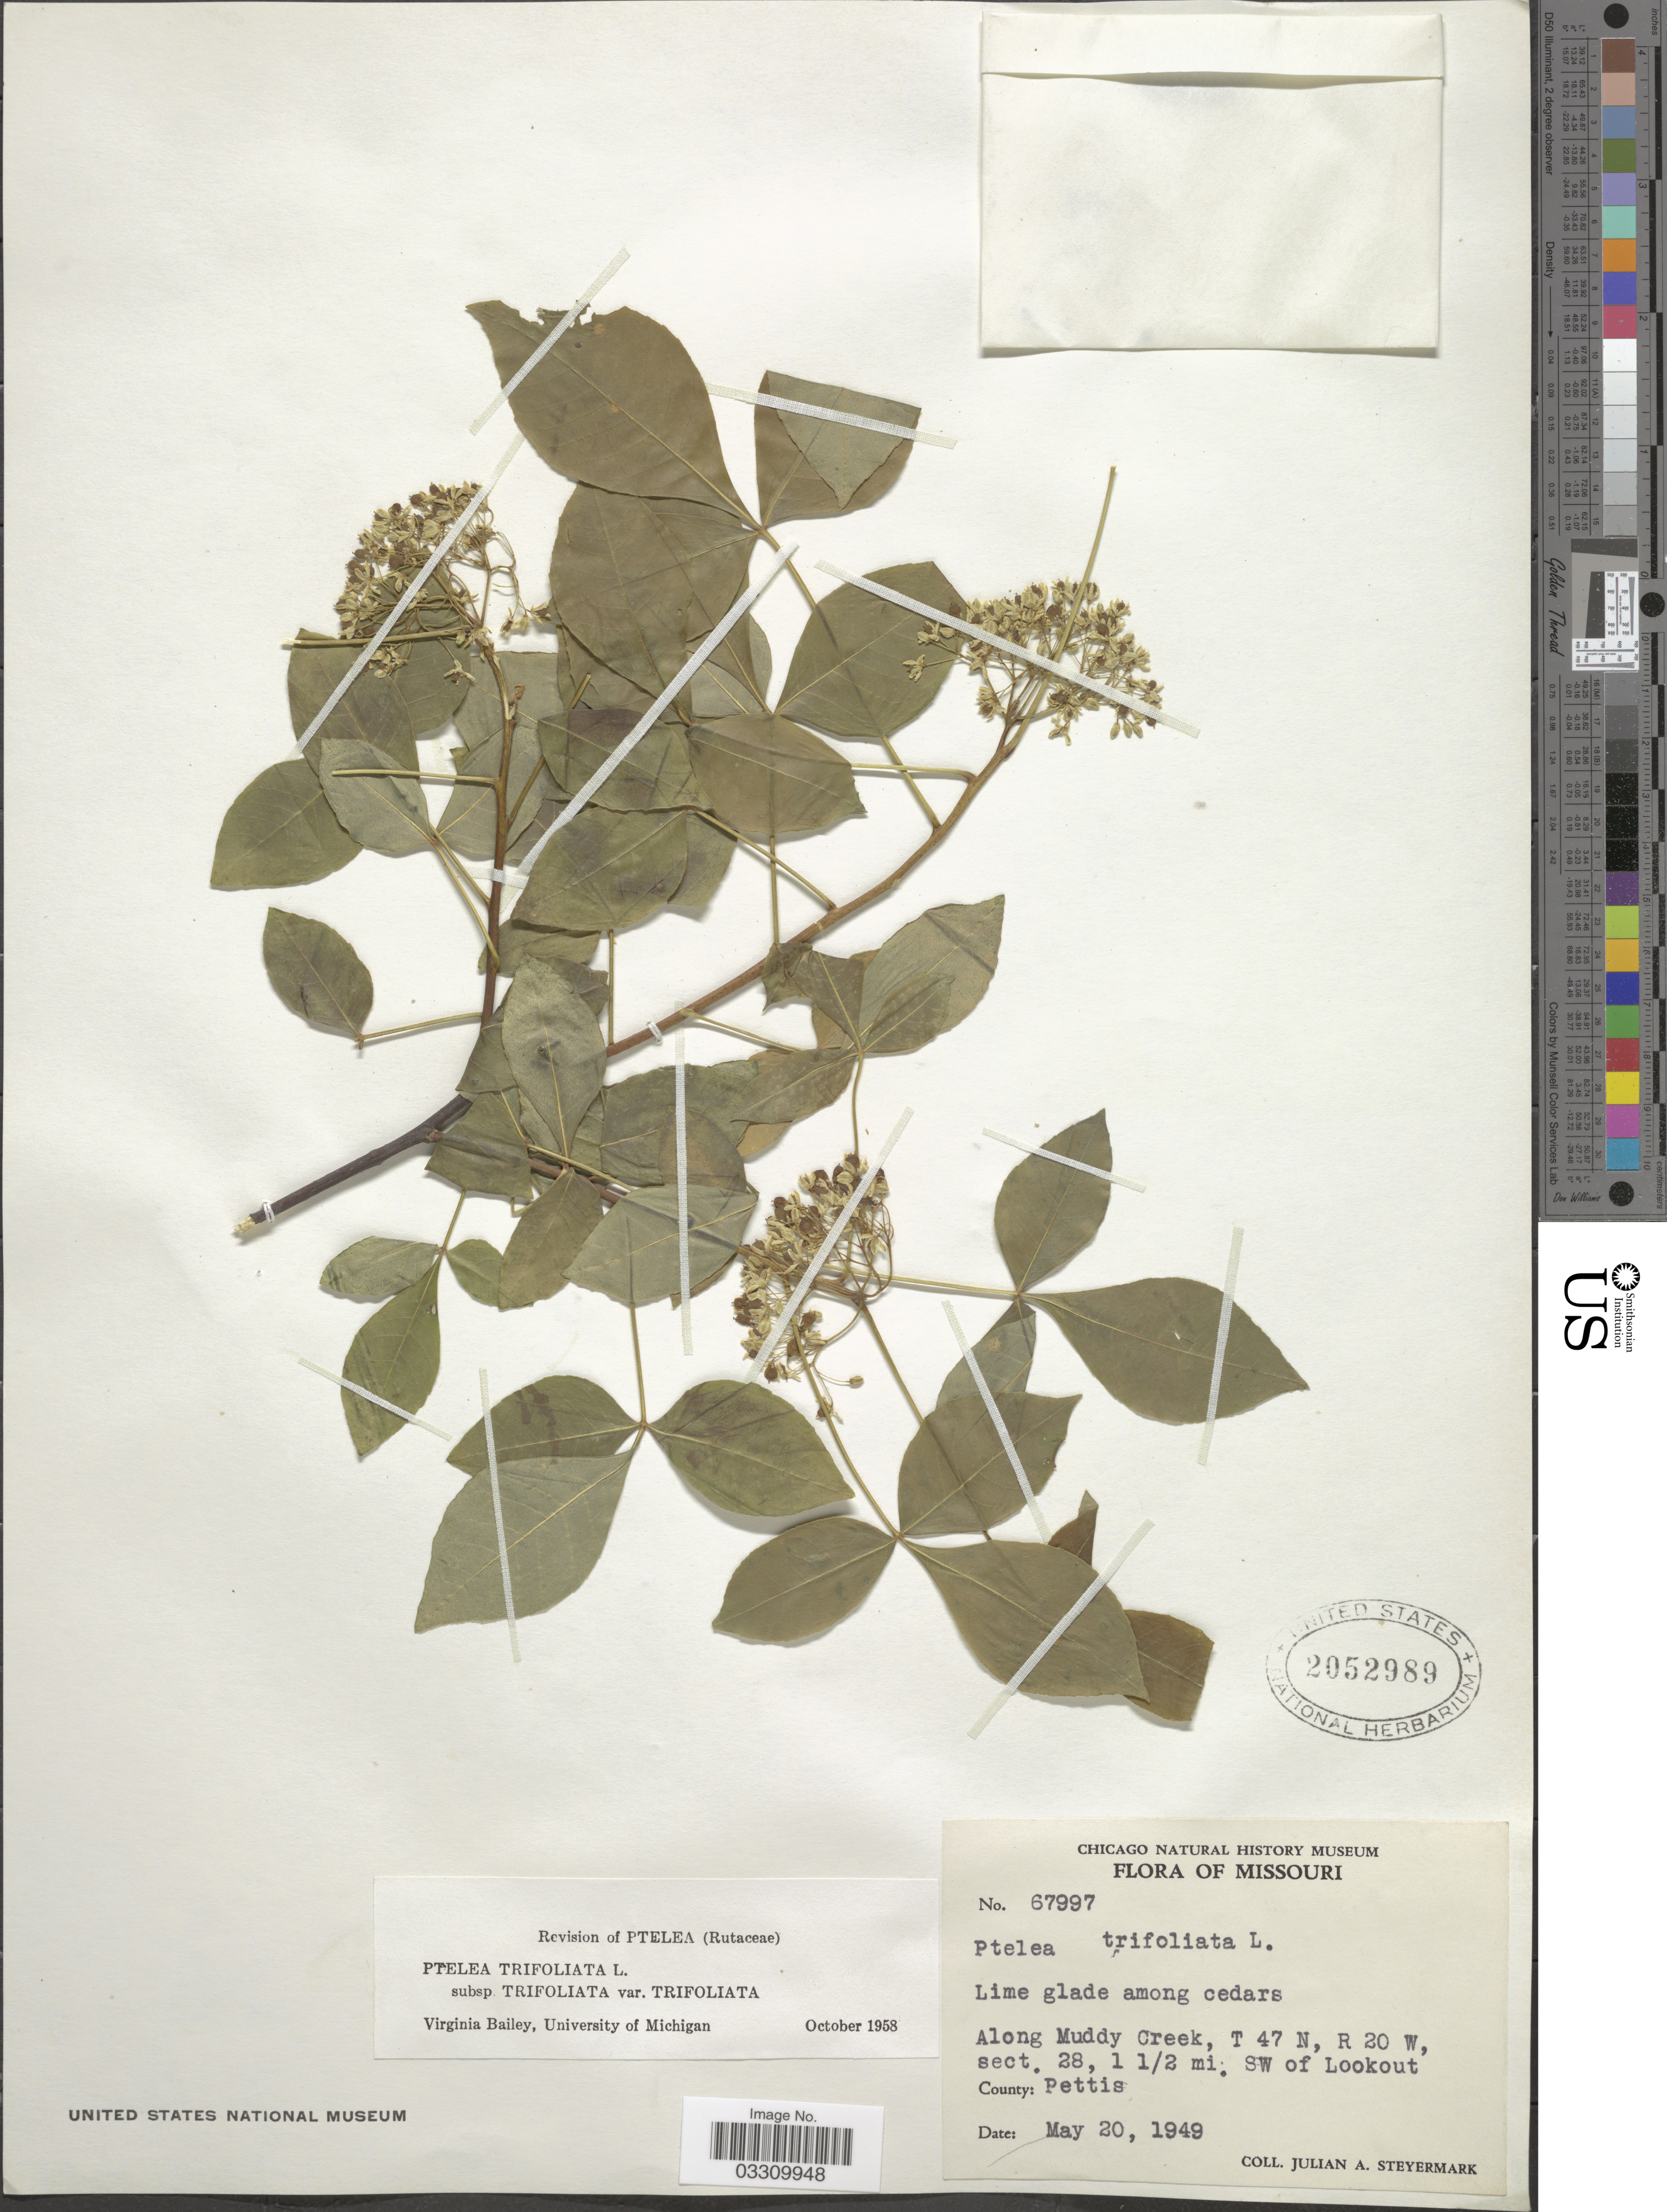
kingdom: Plantae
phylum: Tracheophyta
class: Magnoliopsida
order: Sapindales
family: Rutaceae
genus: Ptelea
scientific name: Ptelea trifoliata var. trifoliata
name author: L.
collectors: J. Steyermark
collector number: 67997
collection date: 1949-05-20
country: United States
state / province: Missouri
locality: Along Muddy Creek, T 47 N, R 20 W, sect. 28, 1 1/2 mi. SW of Lookout. County: Pettis.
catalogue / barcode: US 2052989